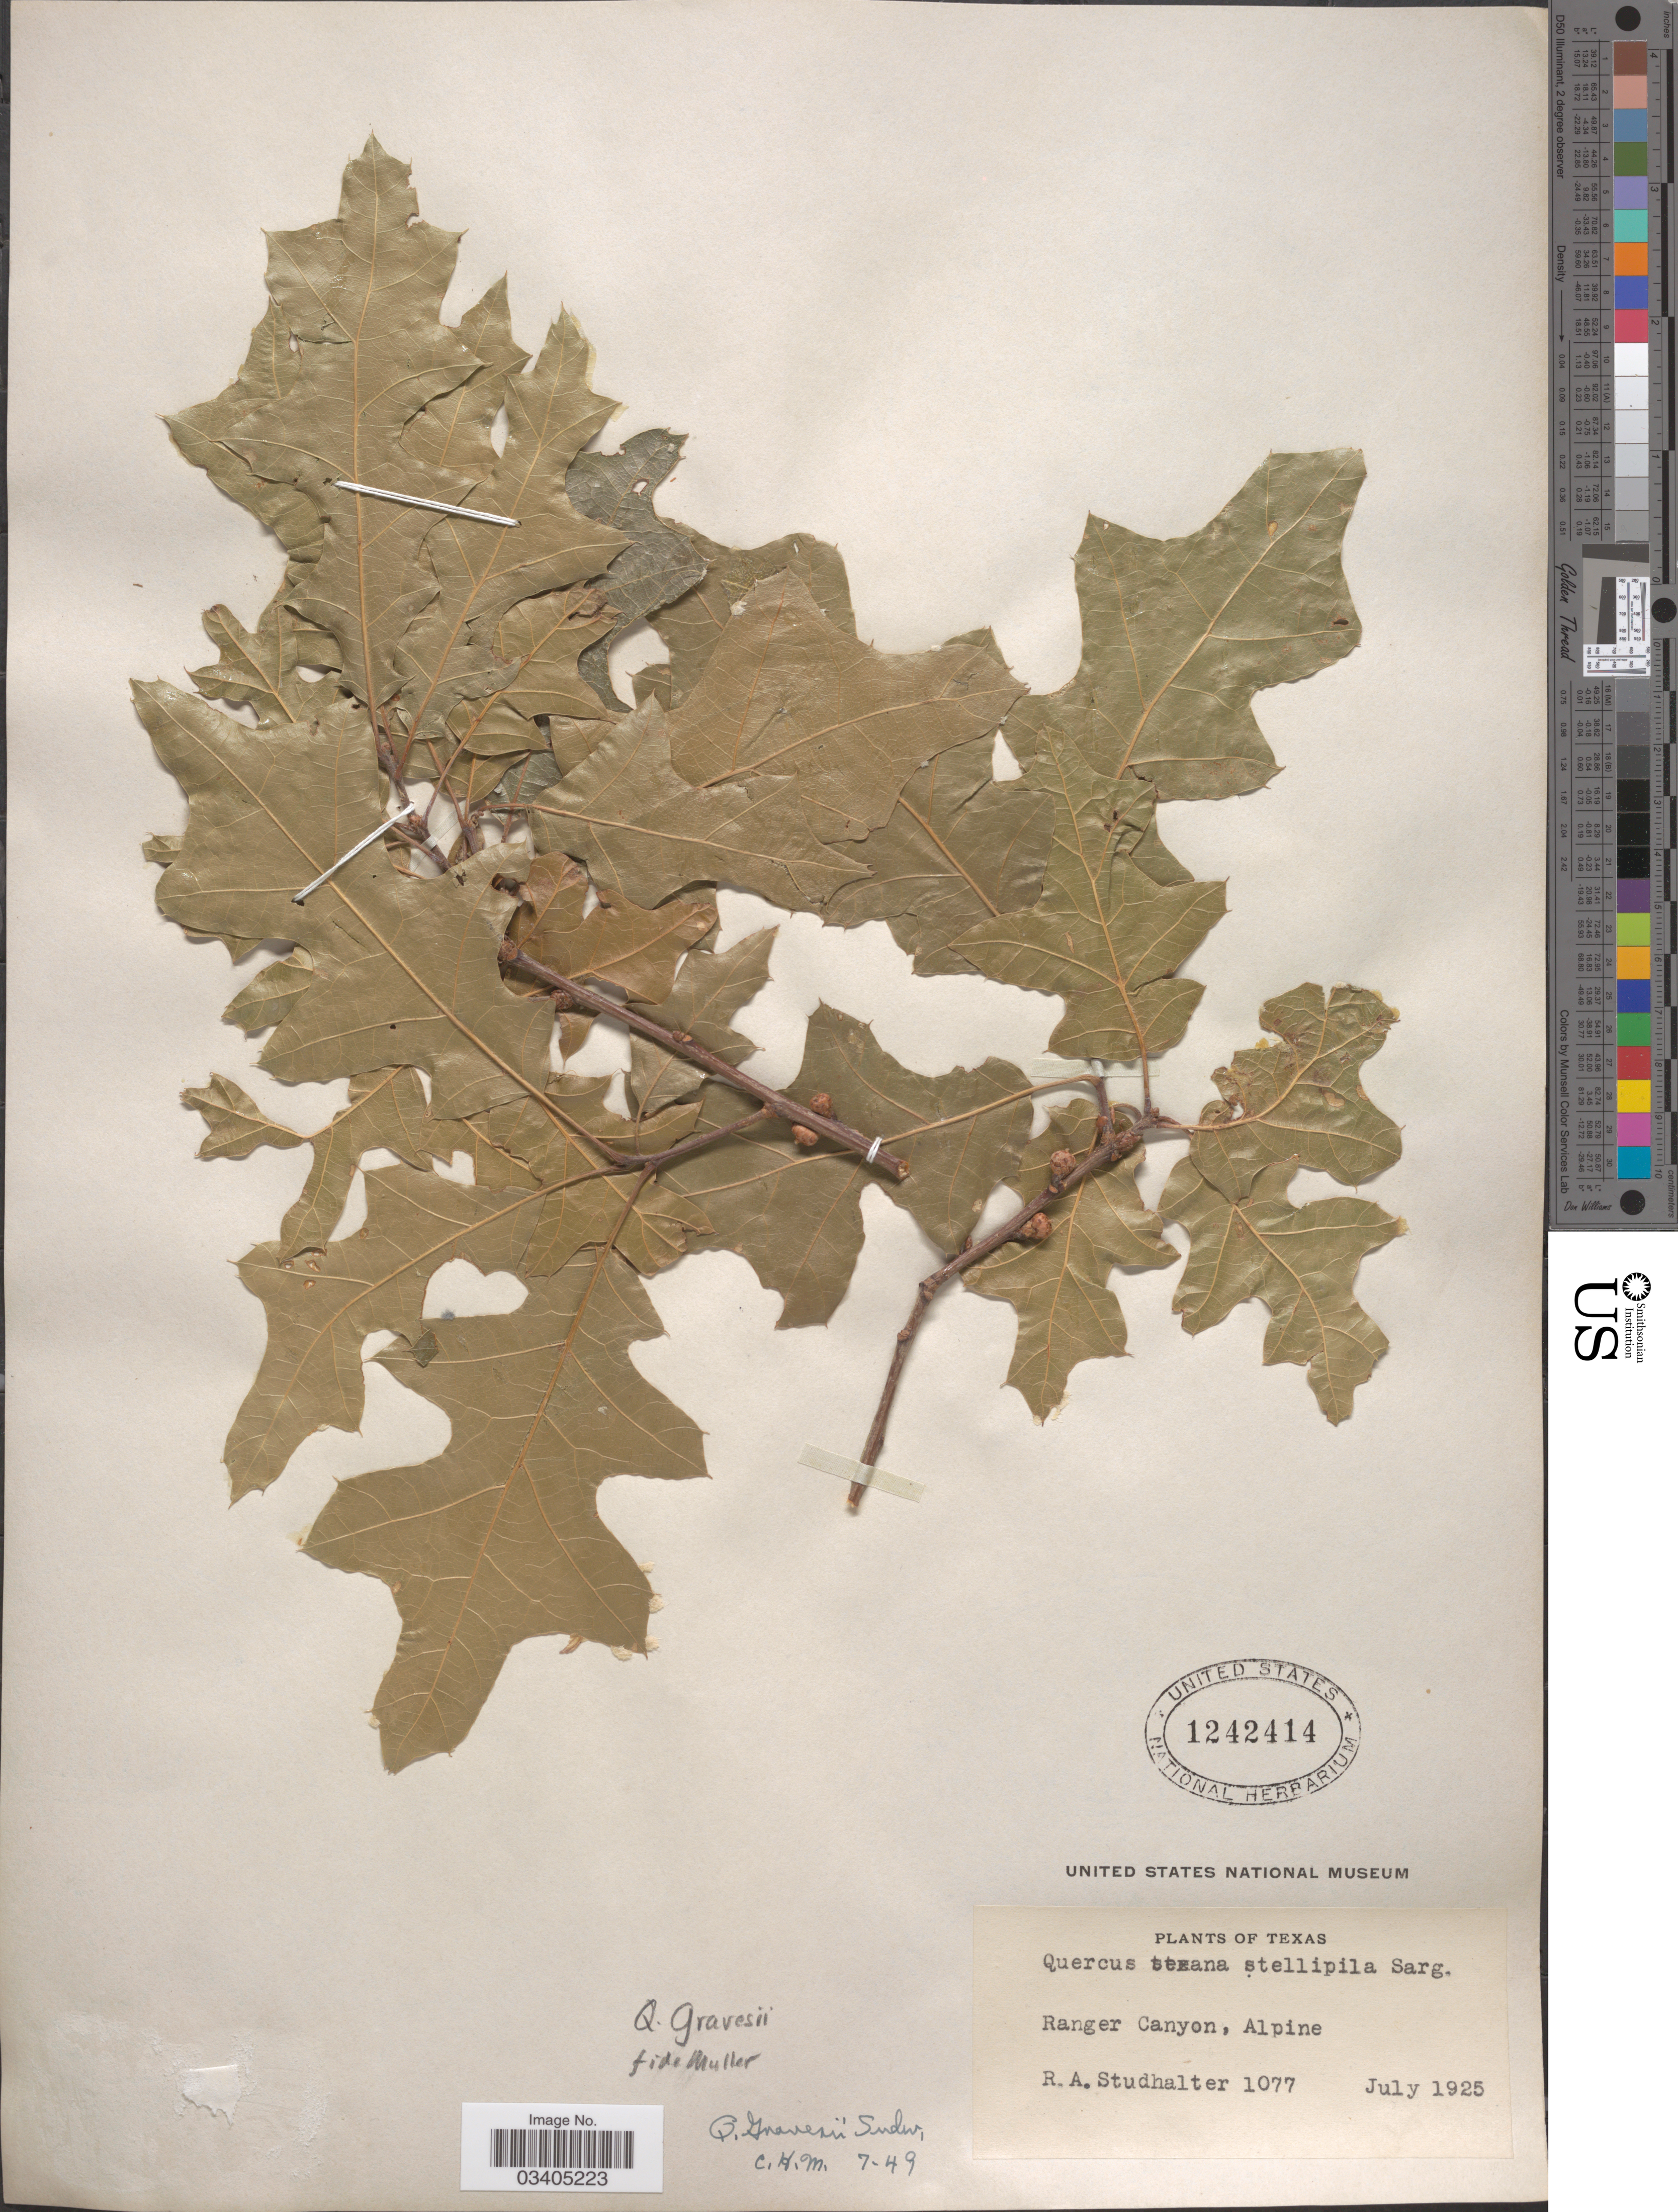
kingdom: Plantae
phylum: Tracheophyta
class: Magnoliopsida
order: Fagales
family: Fagaceae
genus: Quercus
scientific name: Quercus gravesii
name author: Sudw.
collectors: R. Studhalter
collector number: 1077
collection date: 1925-07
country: United States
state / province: Texas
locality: Ranger Canyon, Alpine.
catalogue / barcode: US 1242414